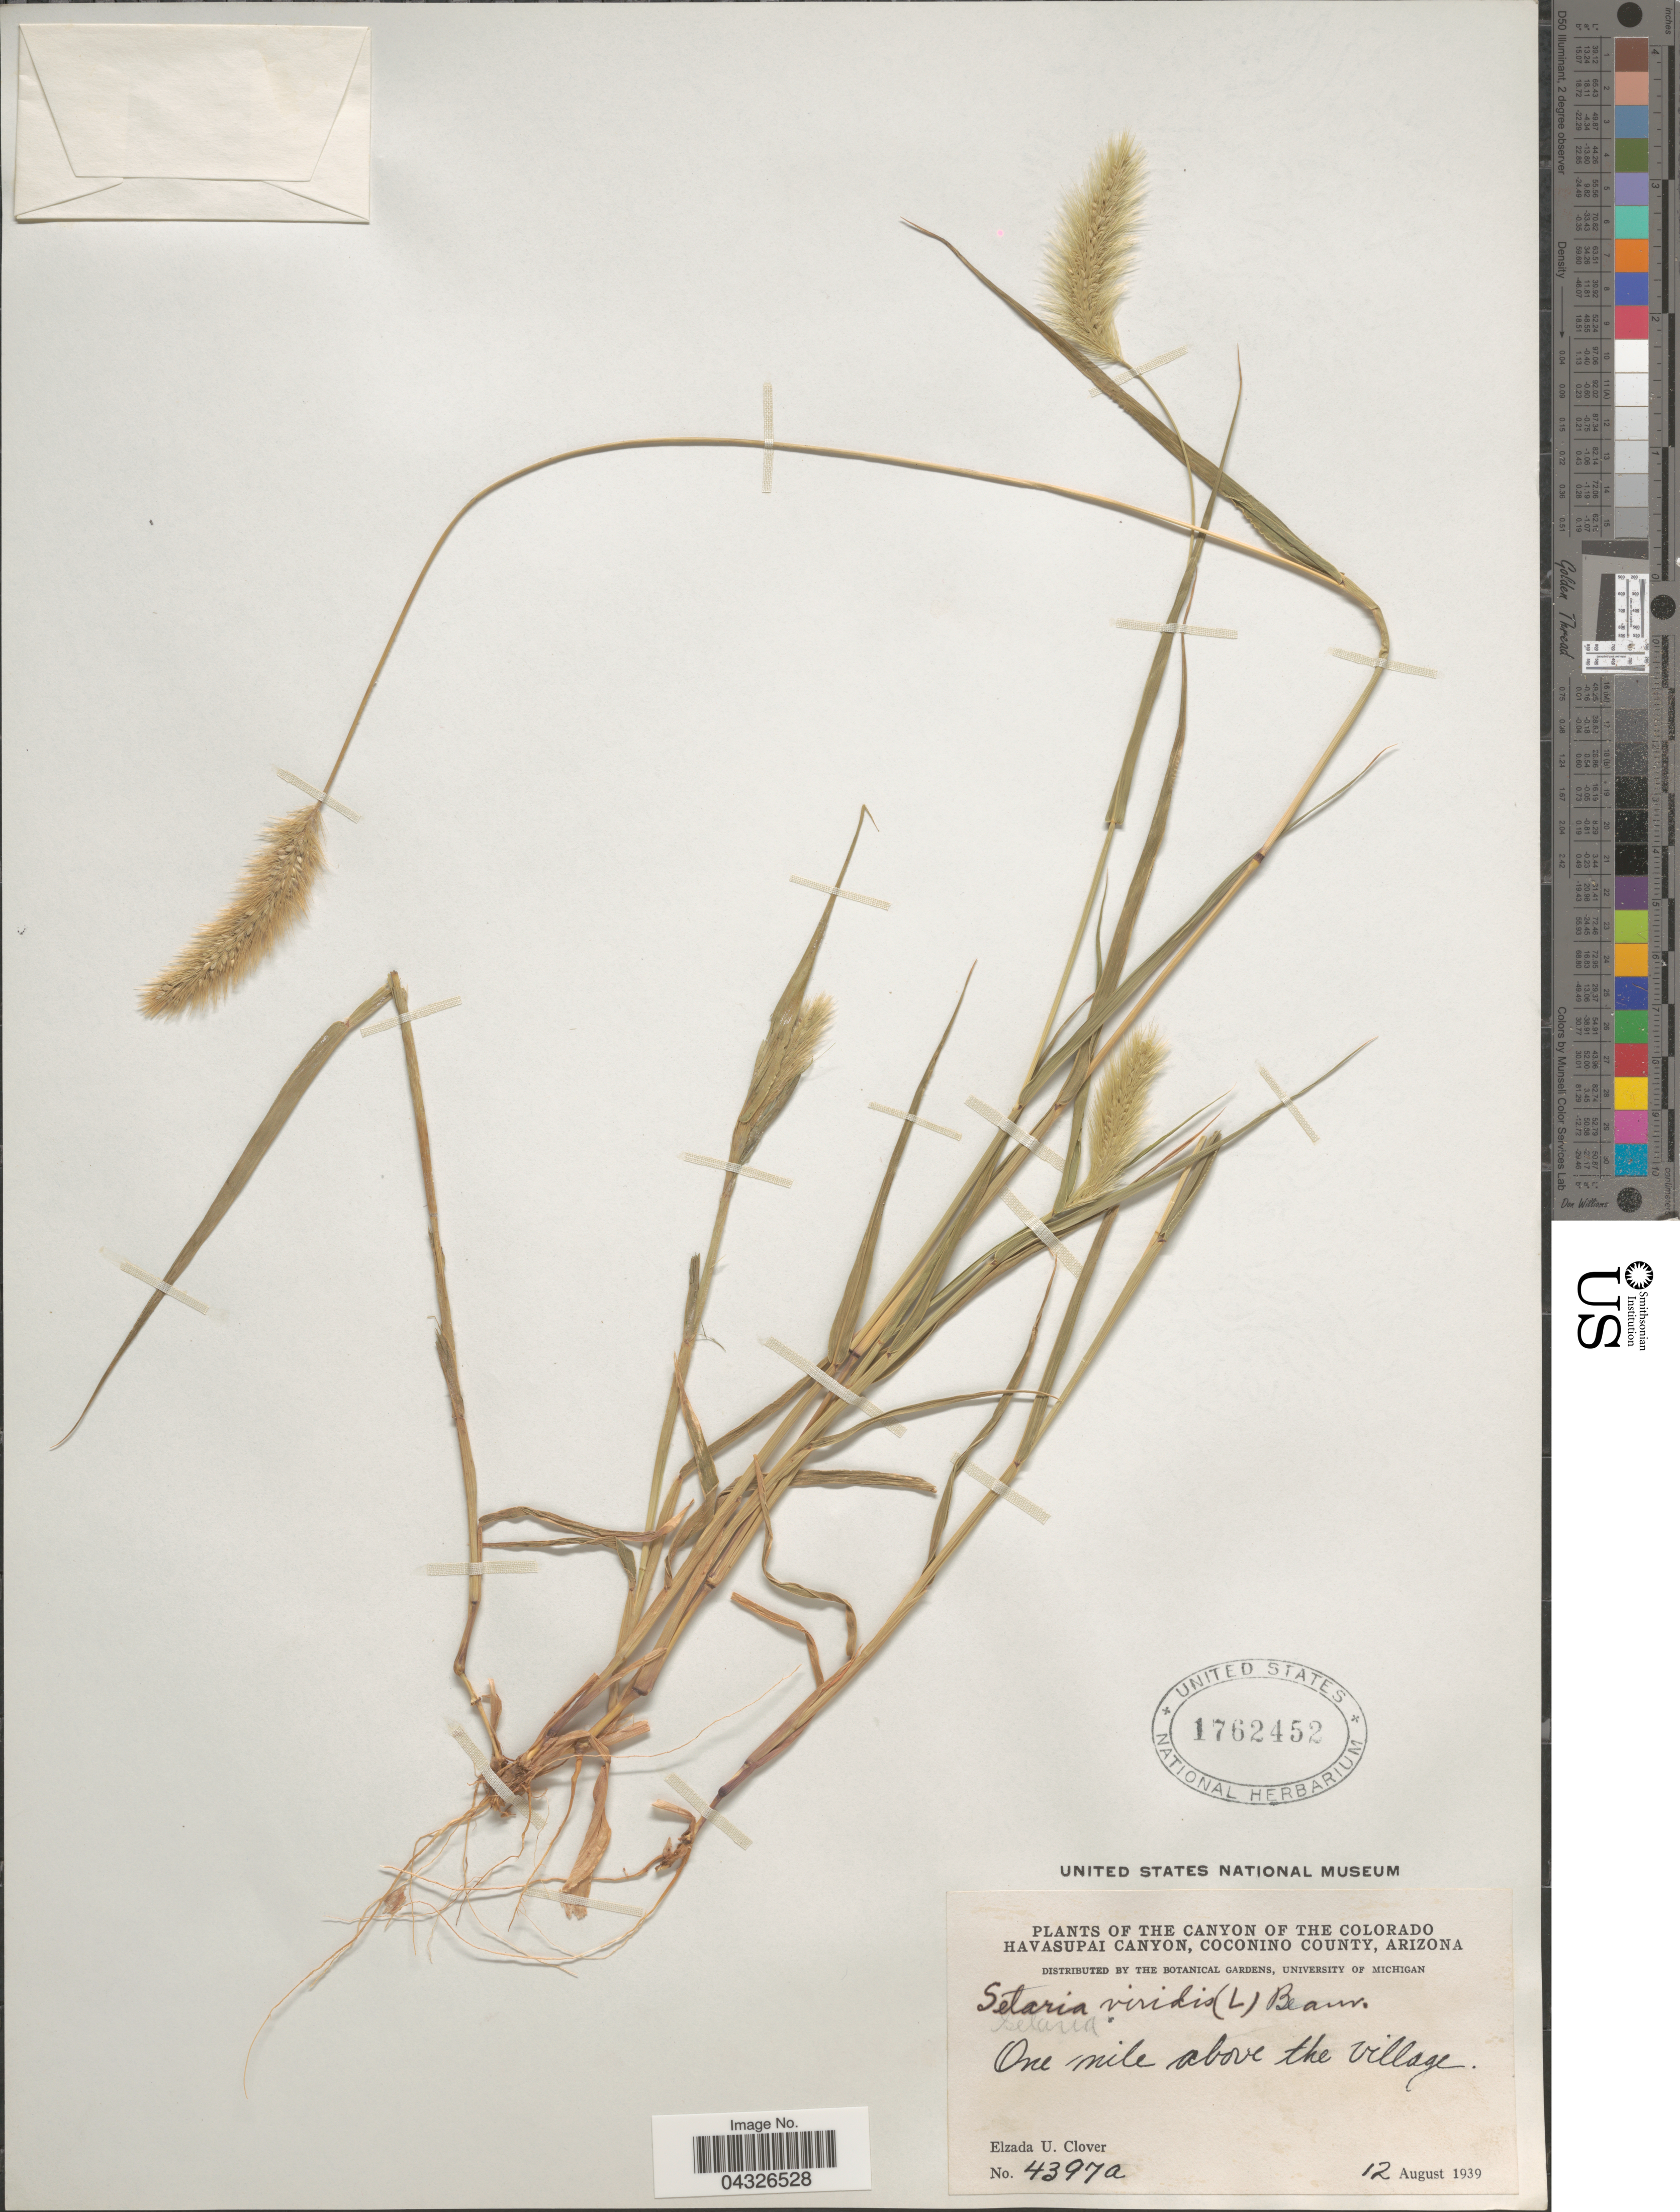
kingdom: Plantae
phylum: Tracheophyta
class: Liliopsida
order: Poales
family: Poaceae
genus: Setaria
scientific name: Setaria viridis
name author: (L.) P. Beauv.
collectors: E. U. Clover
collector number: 4397a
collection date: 1939-08-12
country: United States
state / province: Arizona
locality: Canyon of the Colorado Havasupai Canyon, Coconino County. One mile above the village.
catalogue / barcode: US 1762452